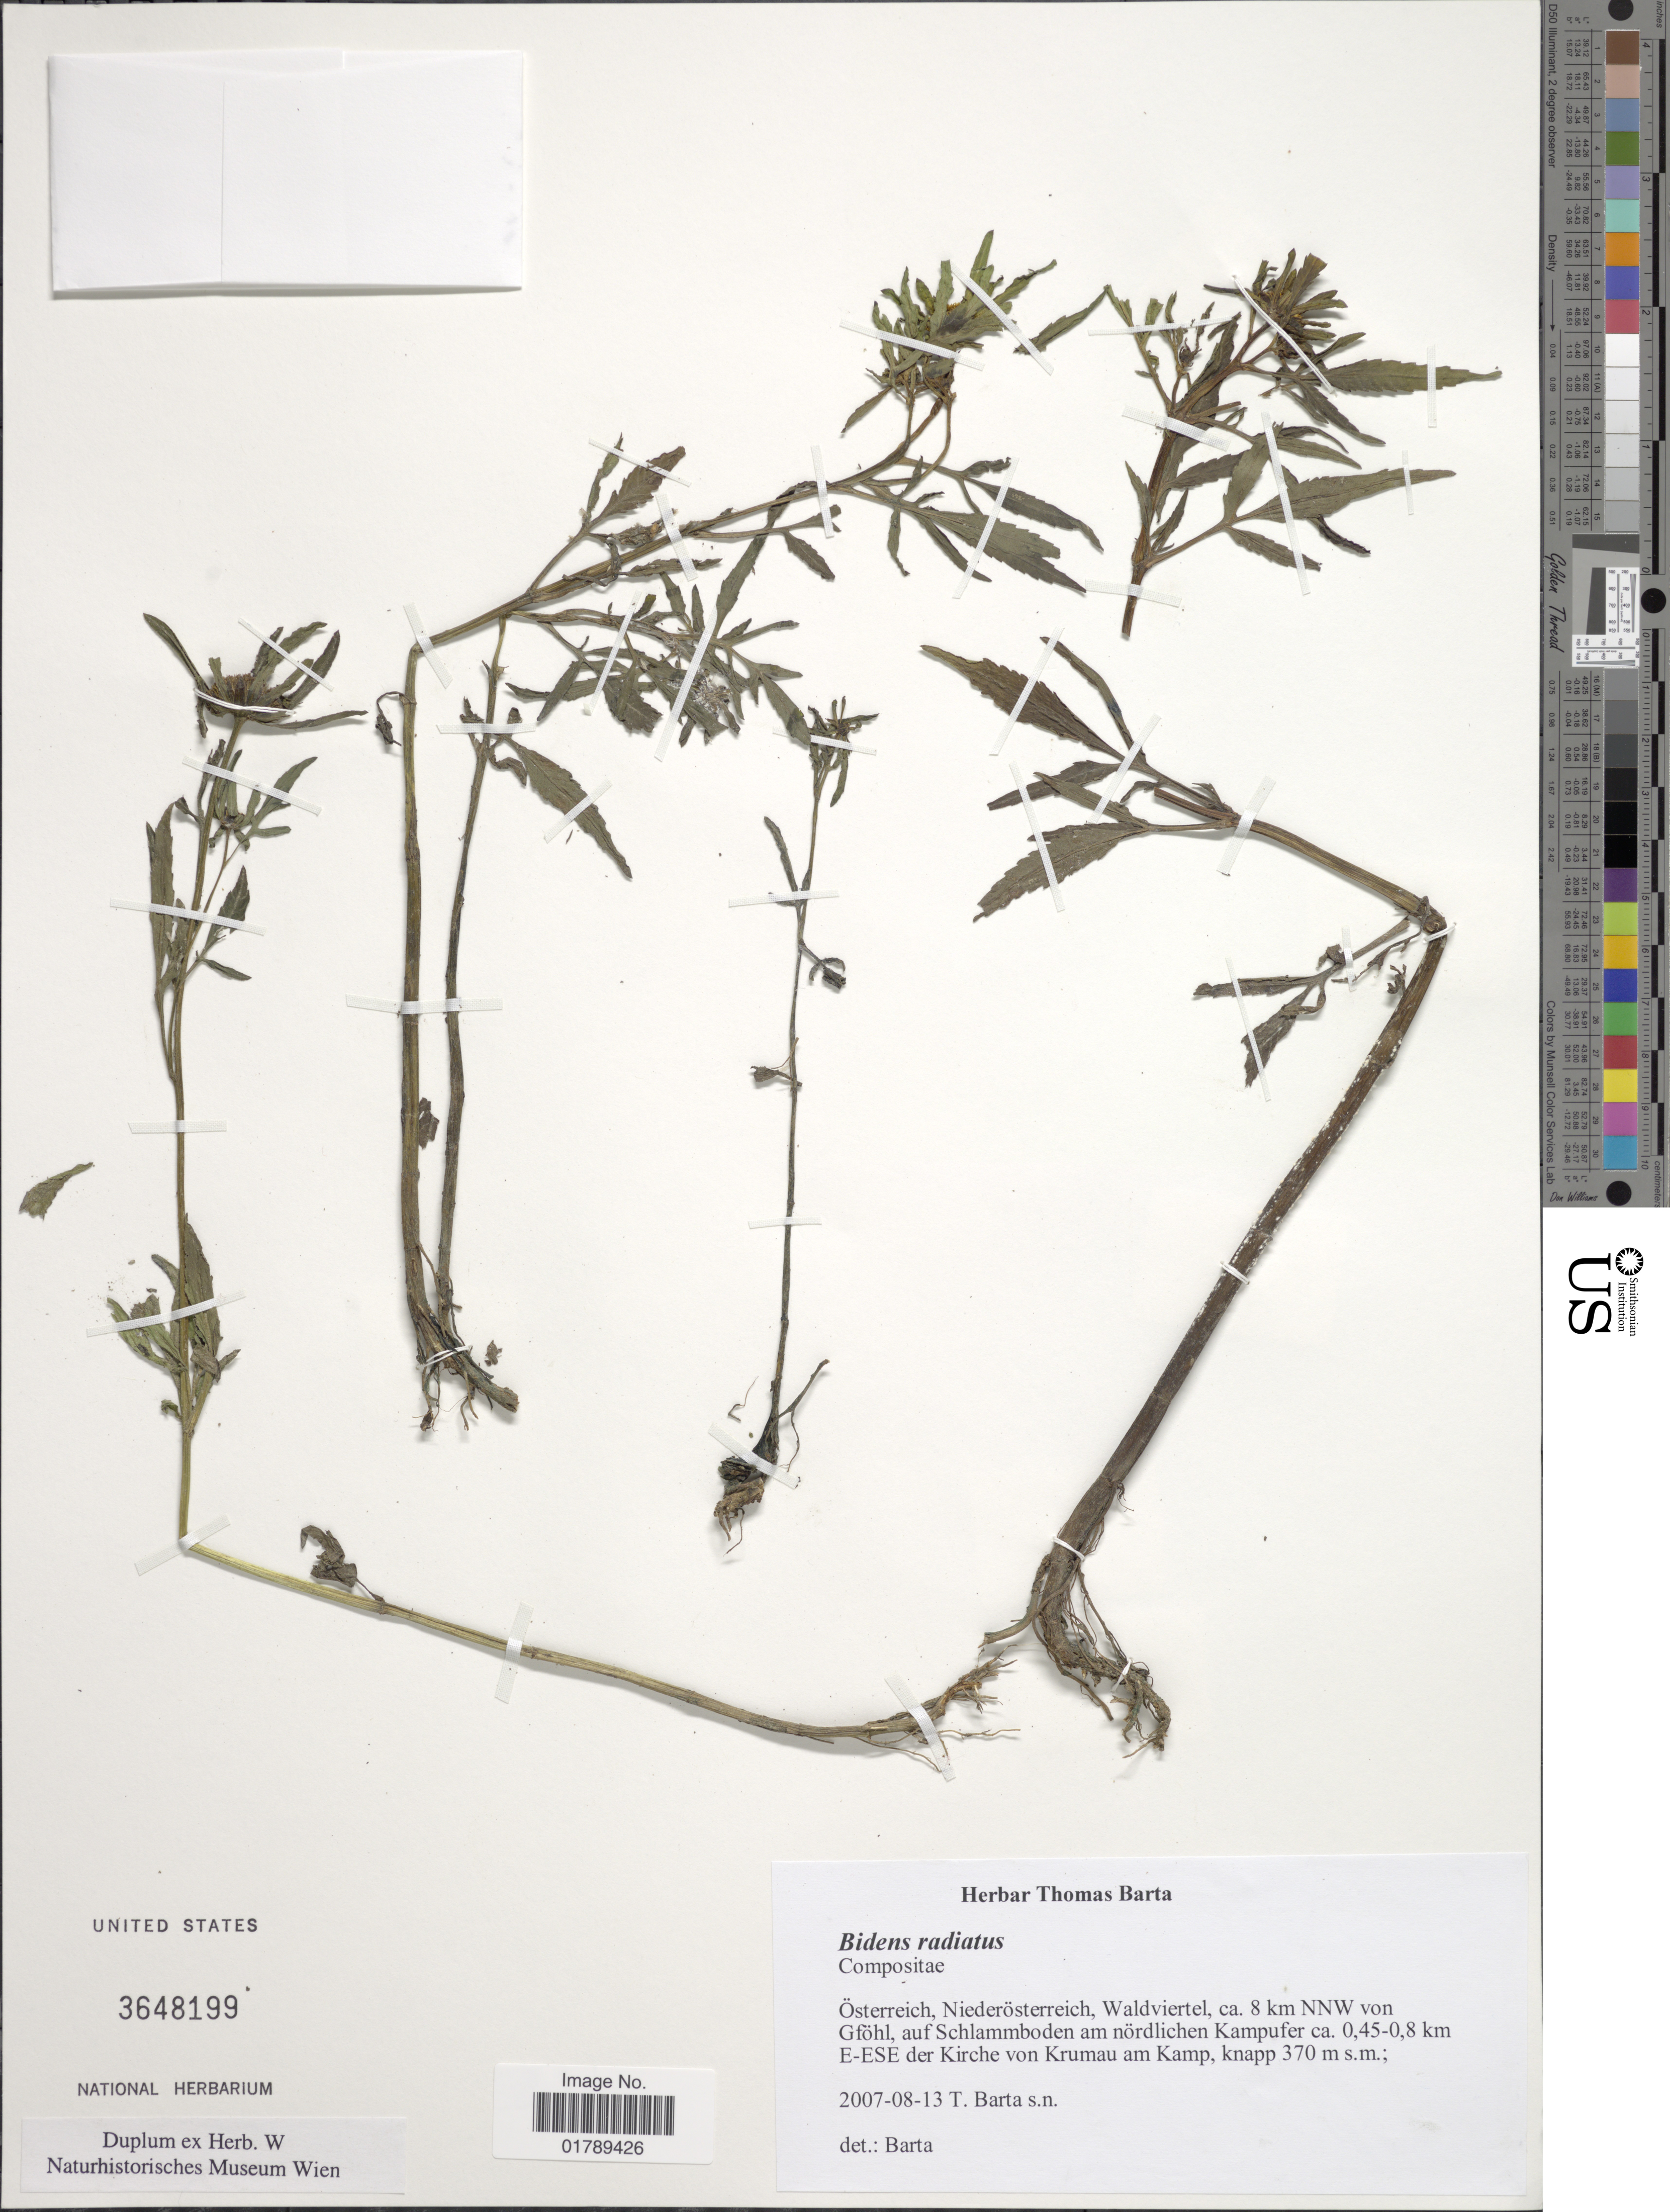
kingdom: Plantae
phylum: Tracheophyta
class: Magnoliopsida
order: Asterales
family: Asteraceae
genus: Bidens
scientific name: Bidens radiata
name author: Thuill.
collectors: T. Barta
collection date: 2007-08-13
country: Austria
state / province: Niederosterreich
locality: Osterreich, Niederosterreich, Waldviertel, ca. 8 km NNW von Gfohl, auf Schlammboden am nordlichen Kampufer ca. 0,45-0,8 km E-ESE der Kirche von Krumau am Kamp, knapp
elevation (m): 370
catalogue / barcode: US 3648199